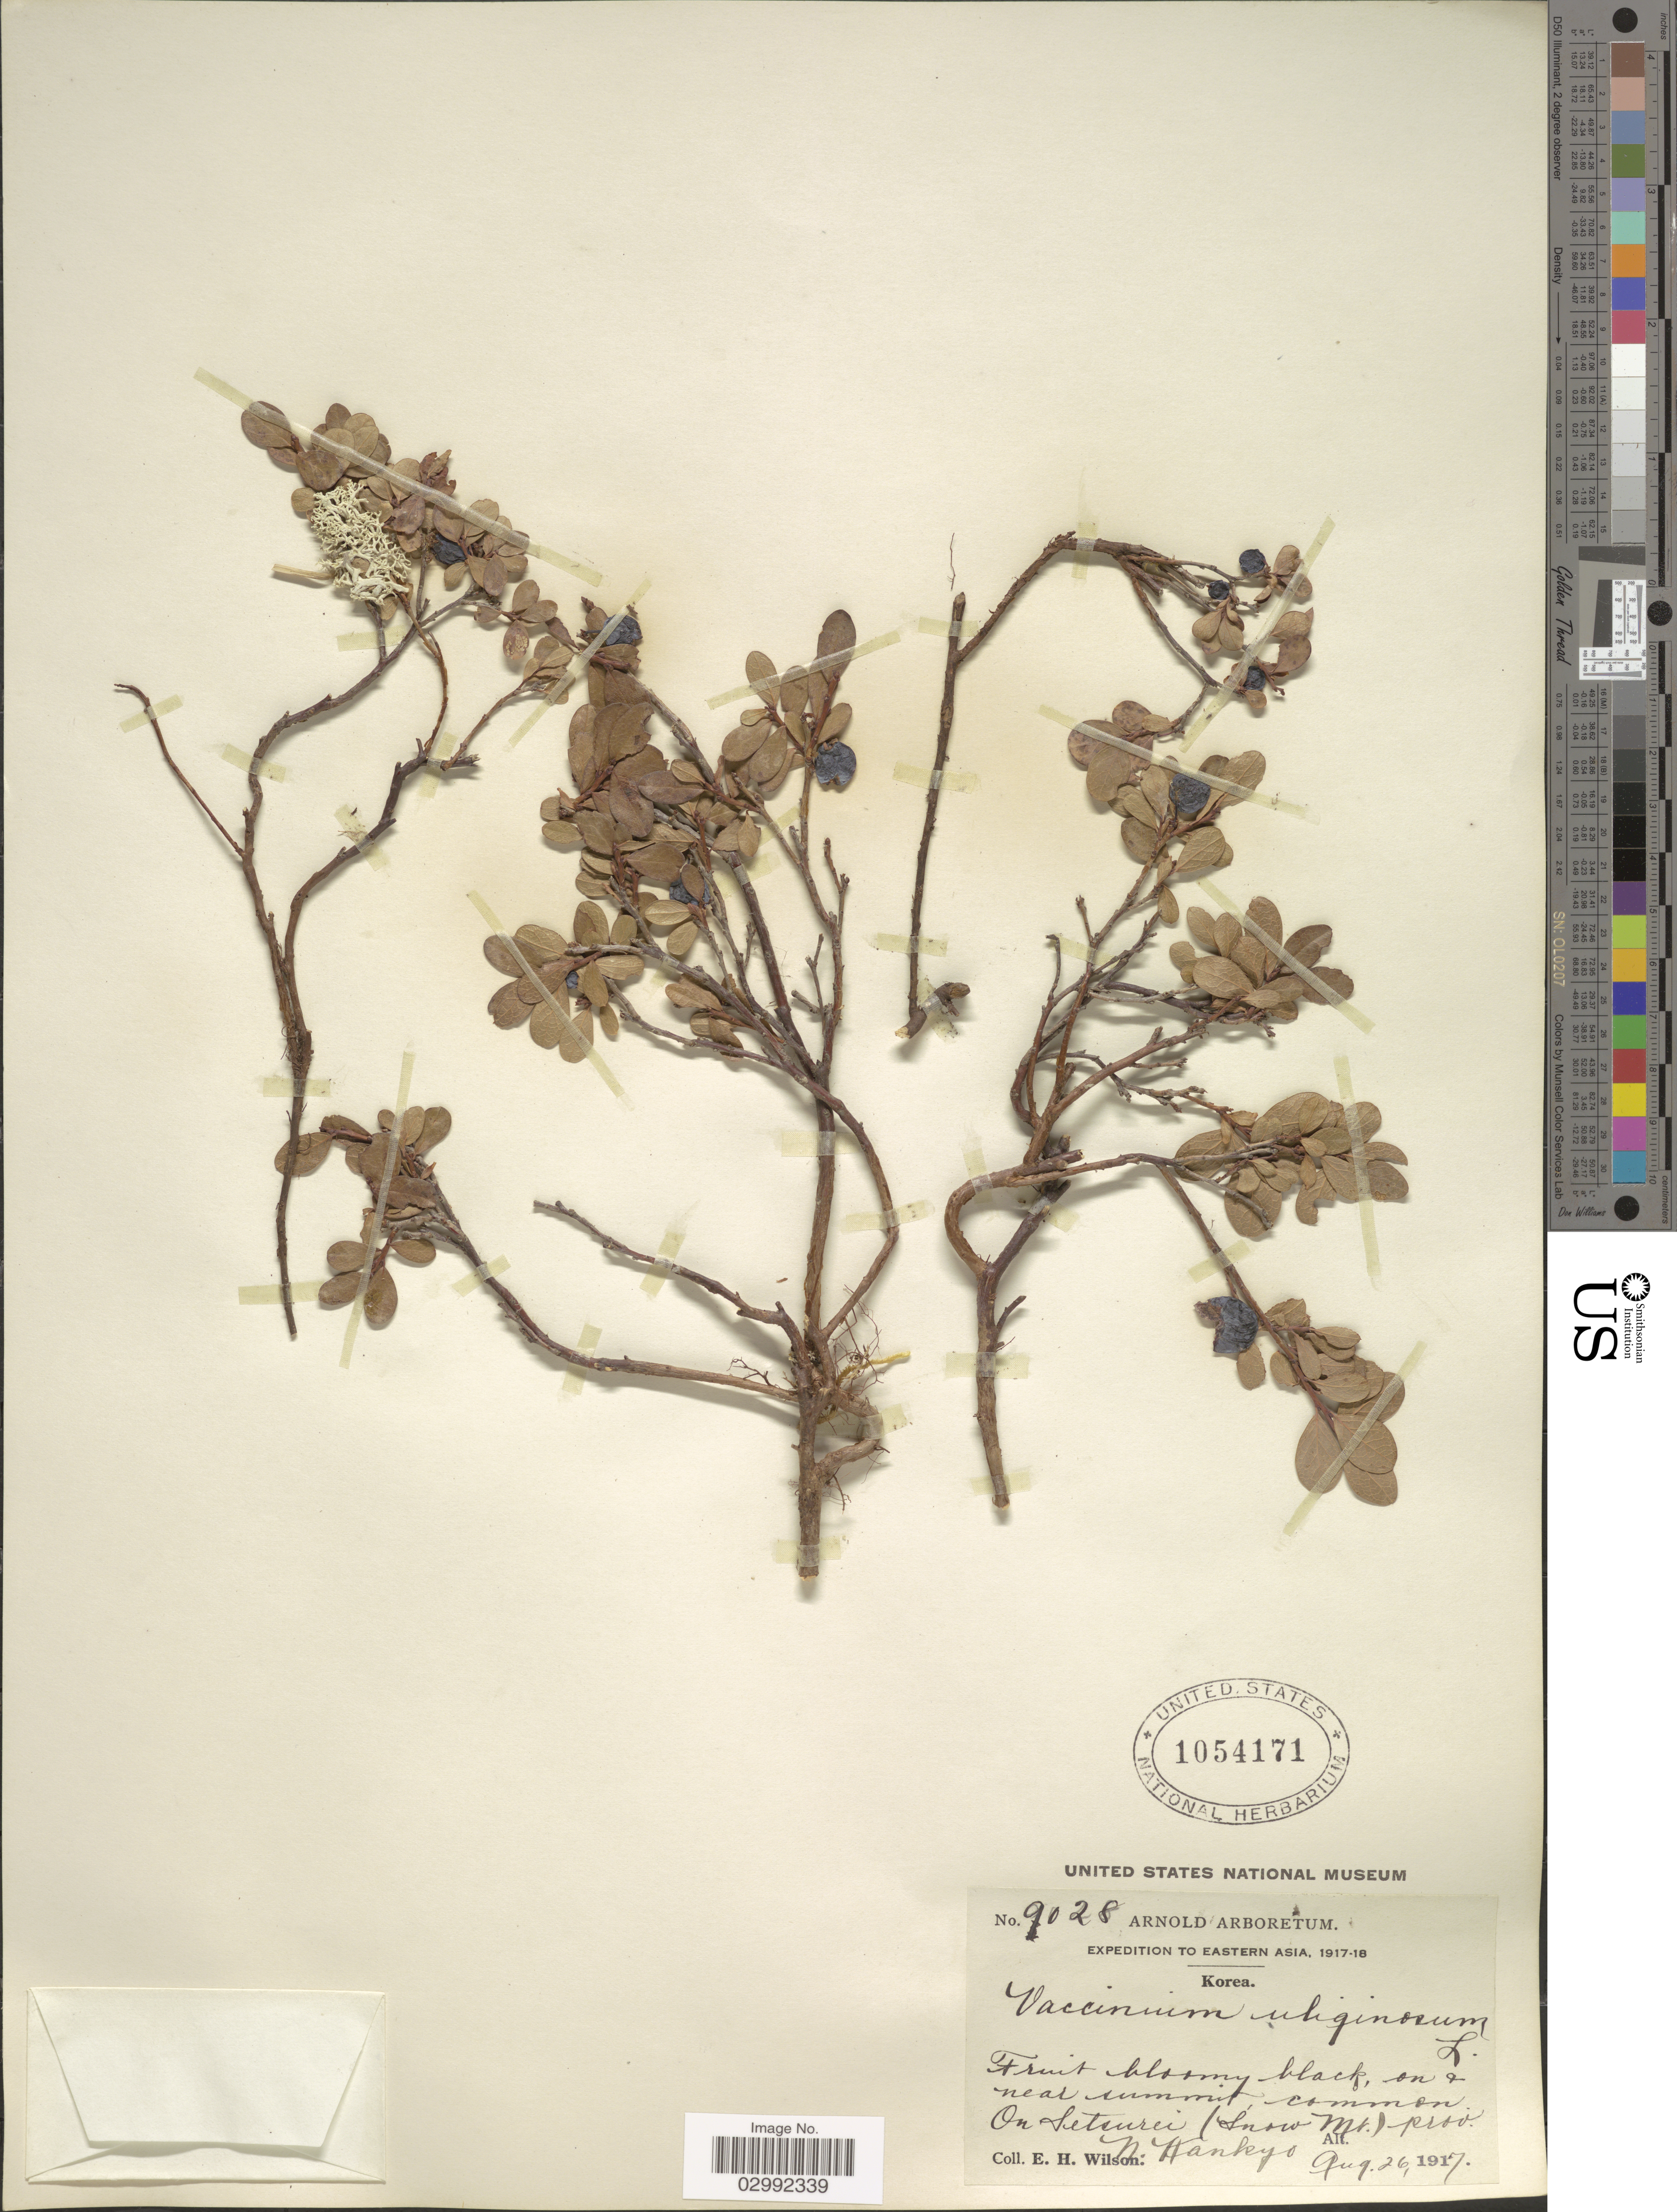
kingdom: Plantae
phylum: Tracheophyta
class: Magnoliopsida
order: Ericales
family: Ericaceae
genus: Vaccinium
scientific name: Vaccinium uliginosum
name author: L.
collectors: E. Wilson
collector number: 9028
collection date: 1917-08-26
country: North Korea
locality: Eastern Asia. On Setsurei (Snow Mt.) prov. N. Kankyo.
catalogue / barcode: US 1054171